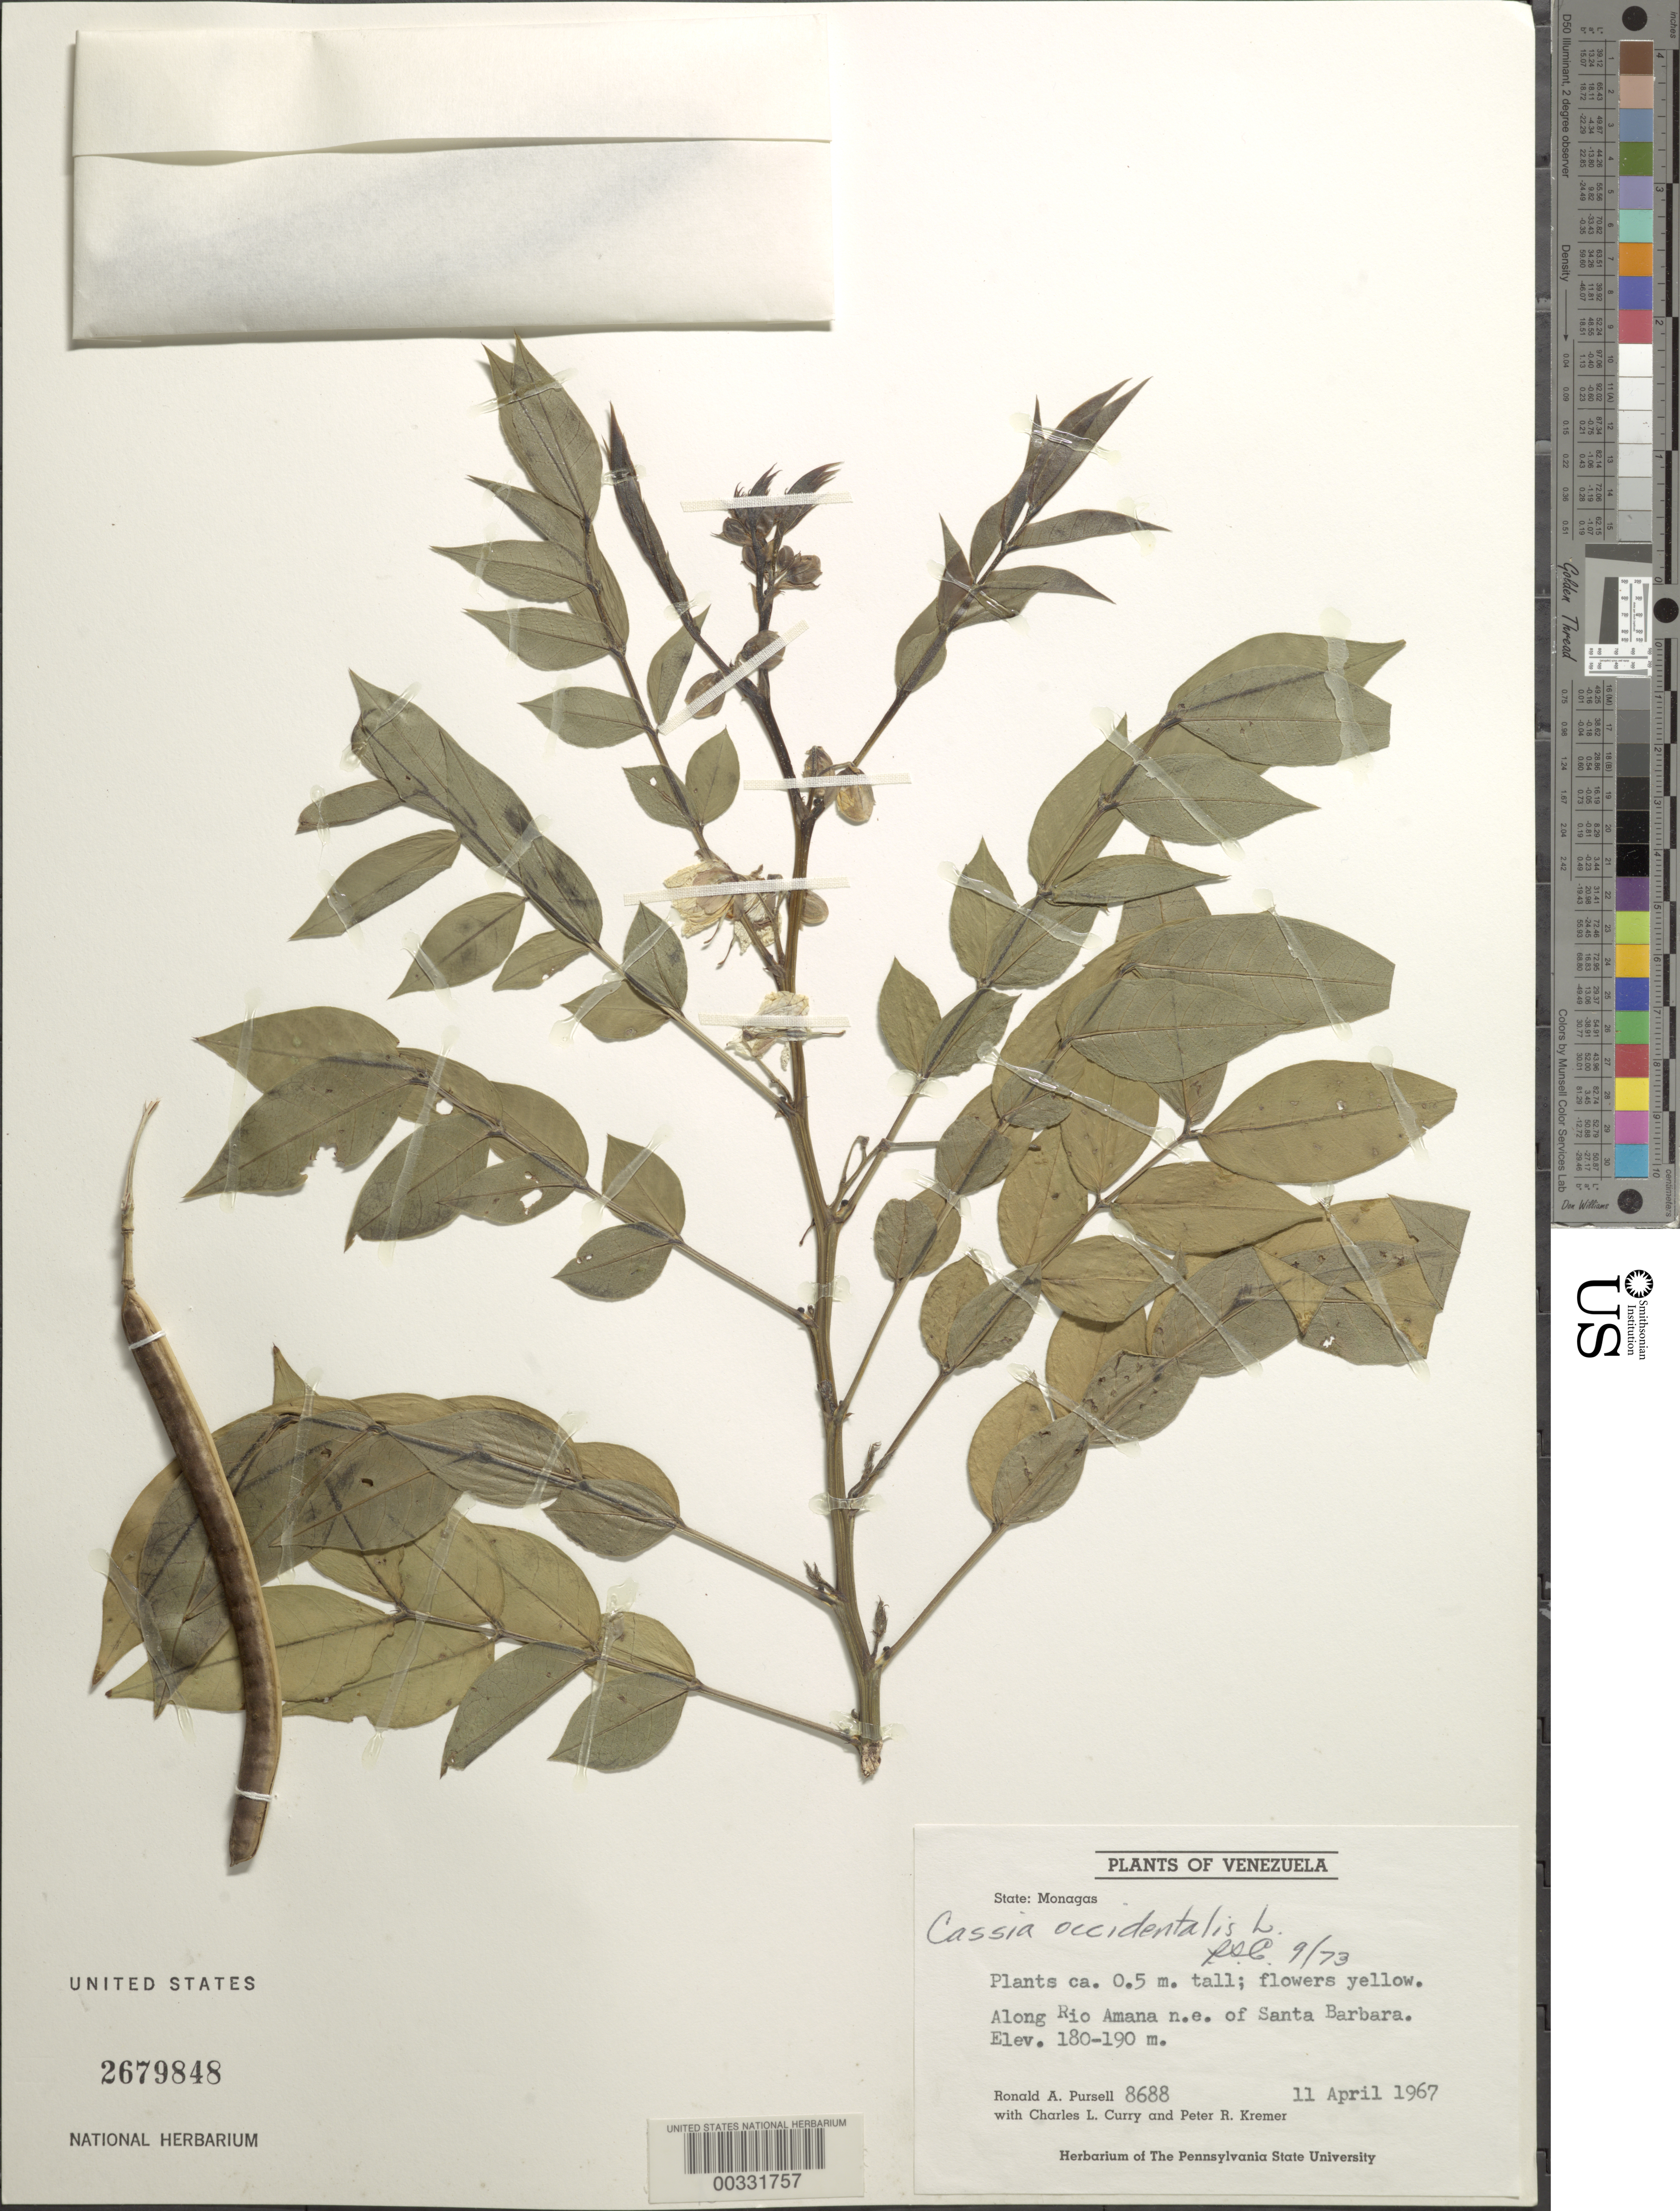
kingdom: Plantae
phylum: Tracheophyta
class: Magnoliopsida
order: Fabales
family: Fabaceae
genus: Senna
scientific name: Senna occidentalis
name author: (L.) Link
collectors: R. A. Pursell, C. L. Curry & P. R. Kremer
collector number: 8688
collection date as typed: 11 Apr 1967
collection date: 1967-04-11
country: Venezuela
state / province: Monagas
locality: Along rio amana ne of Santa Barbara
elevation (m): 180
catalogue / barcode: US 2679848